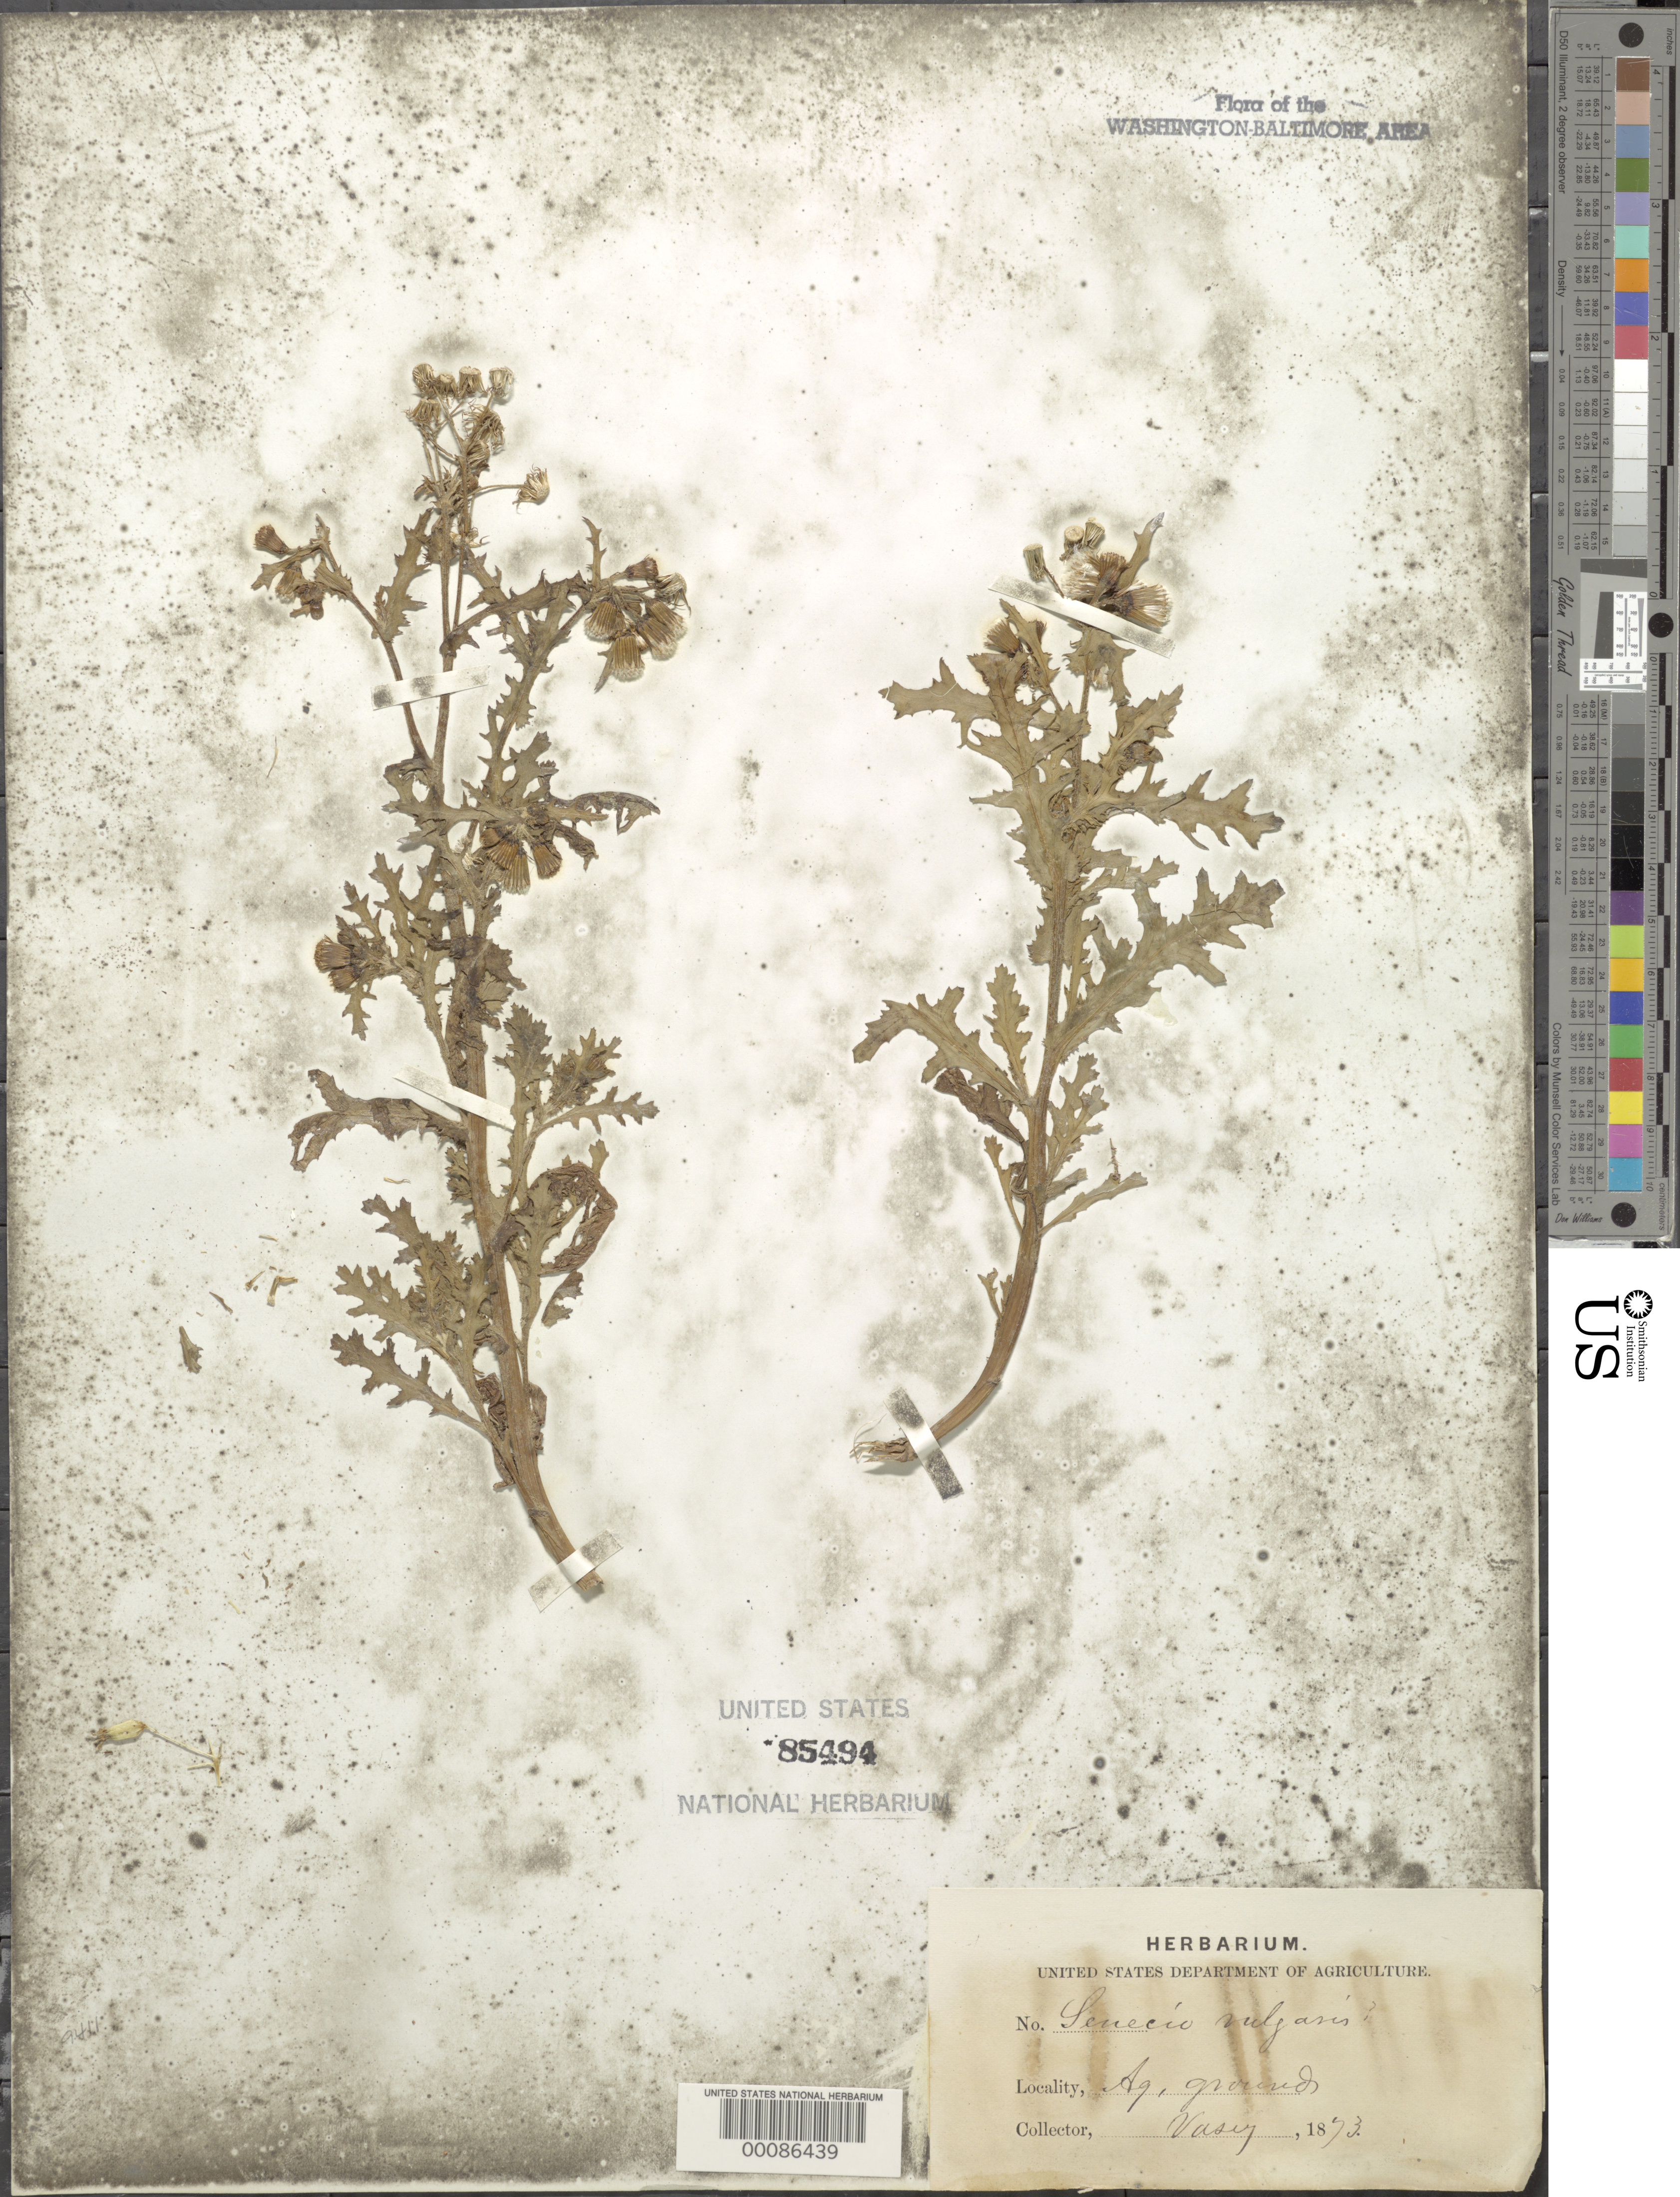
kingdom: Plantae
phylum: Tracheophyta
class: Magnoliopsida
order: Asterales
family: Asteraceae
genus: Senecio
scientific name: Senecio vulgaris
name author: L.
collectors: G. Vasey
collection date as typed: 1873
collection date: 1873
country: United States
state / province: District of Columbia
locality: Agriculture grounds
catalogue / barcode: US 85494